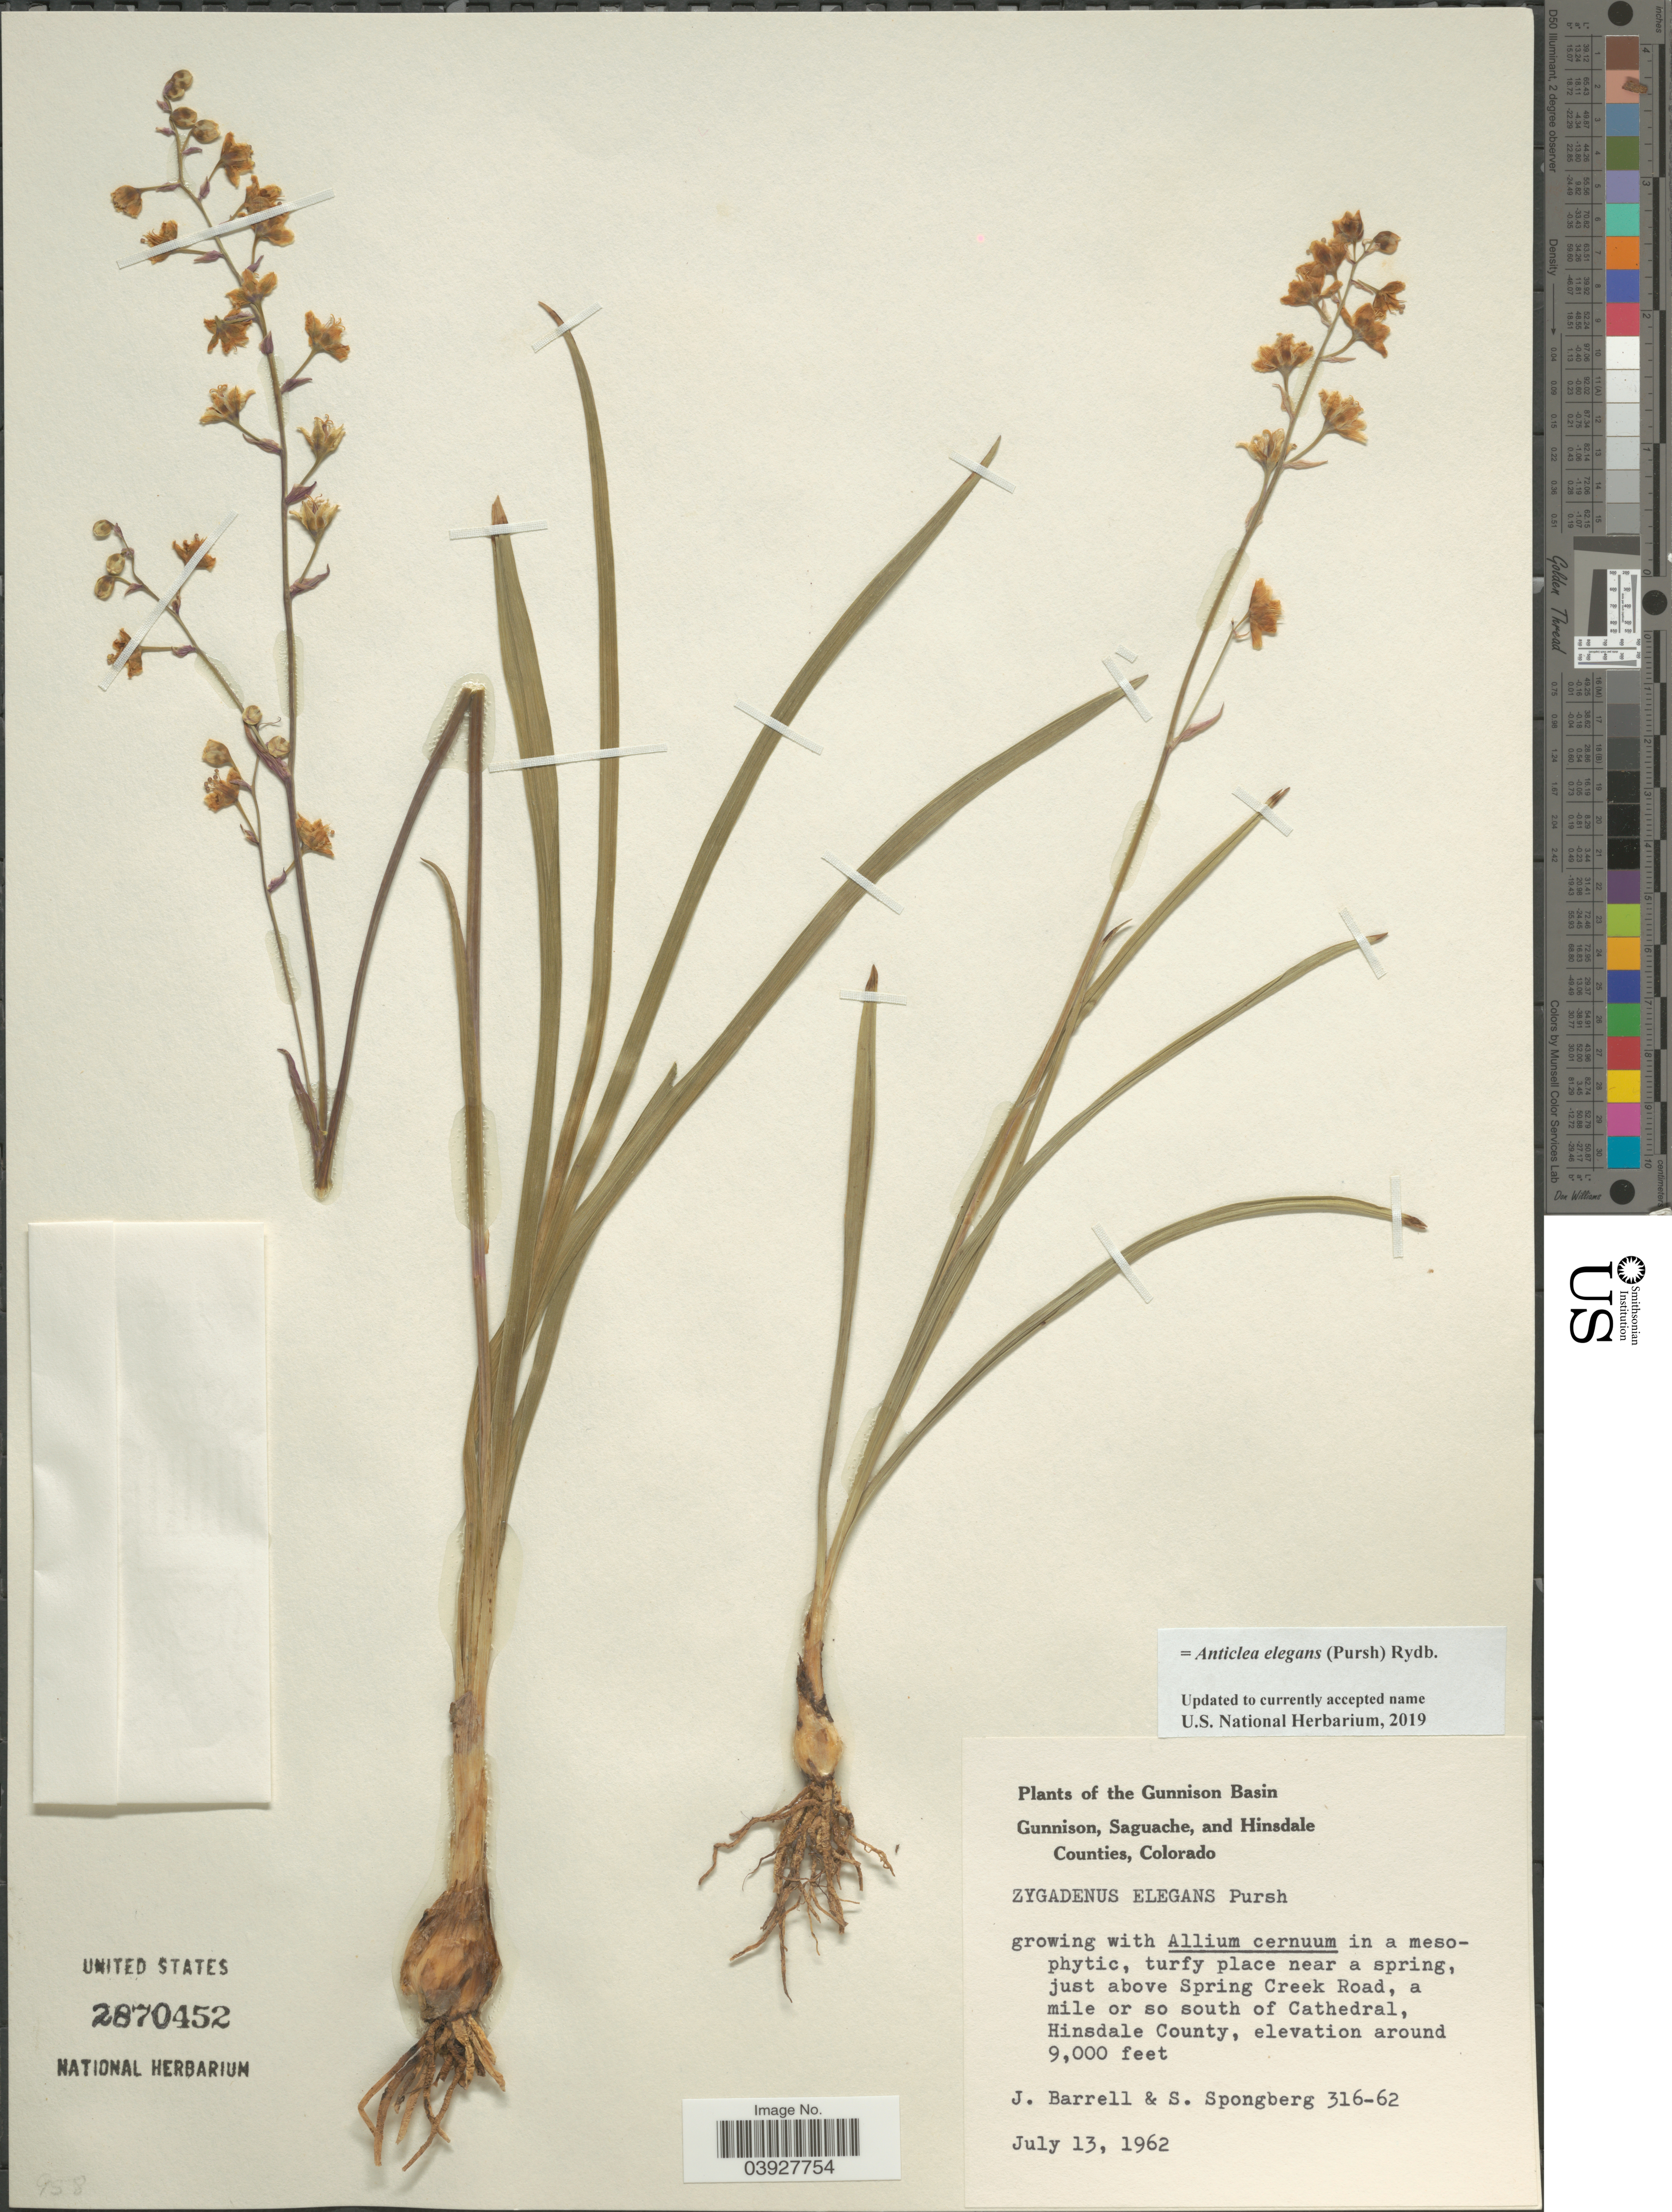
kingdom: Plantae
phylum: Tracheophyta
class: Liliopsida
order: Liliales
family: Melanthiaceae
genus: Anticlea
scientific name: Anticlea elegans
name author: (Pursh) Rydb.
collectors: J. Barrell & S. A.Spongberg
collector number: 316-62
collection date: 1962-07-13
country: United States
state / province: Colorado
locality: Gunnison Basin. Turfy place near a spring, just above Spring Creek Road, a mile or so south of Cathedral, Hinsdale County.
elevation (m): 2743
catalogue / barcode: US 2870452